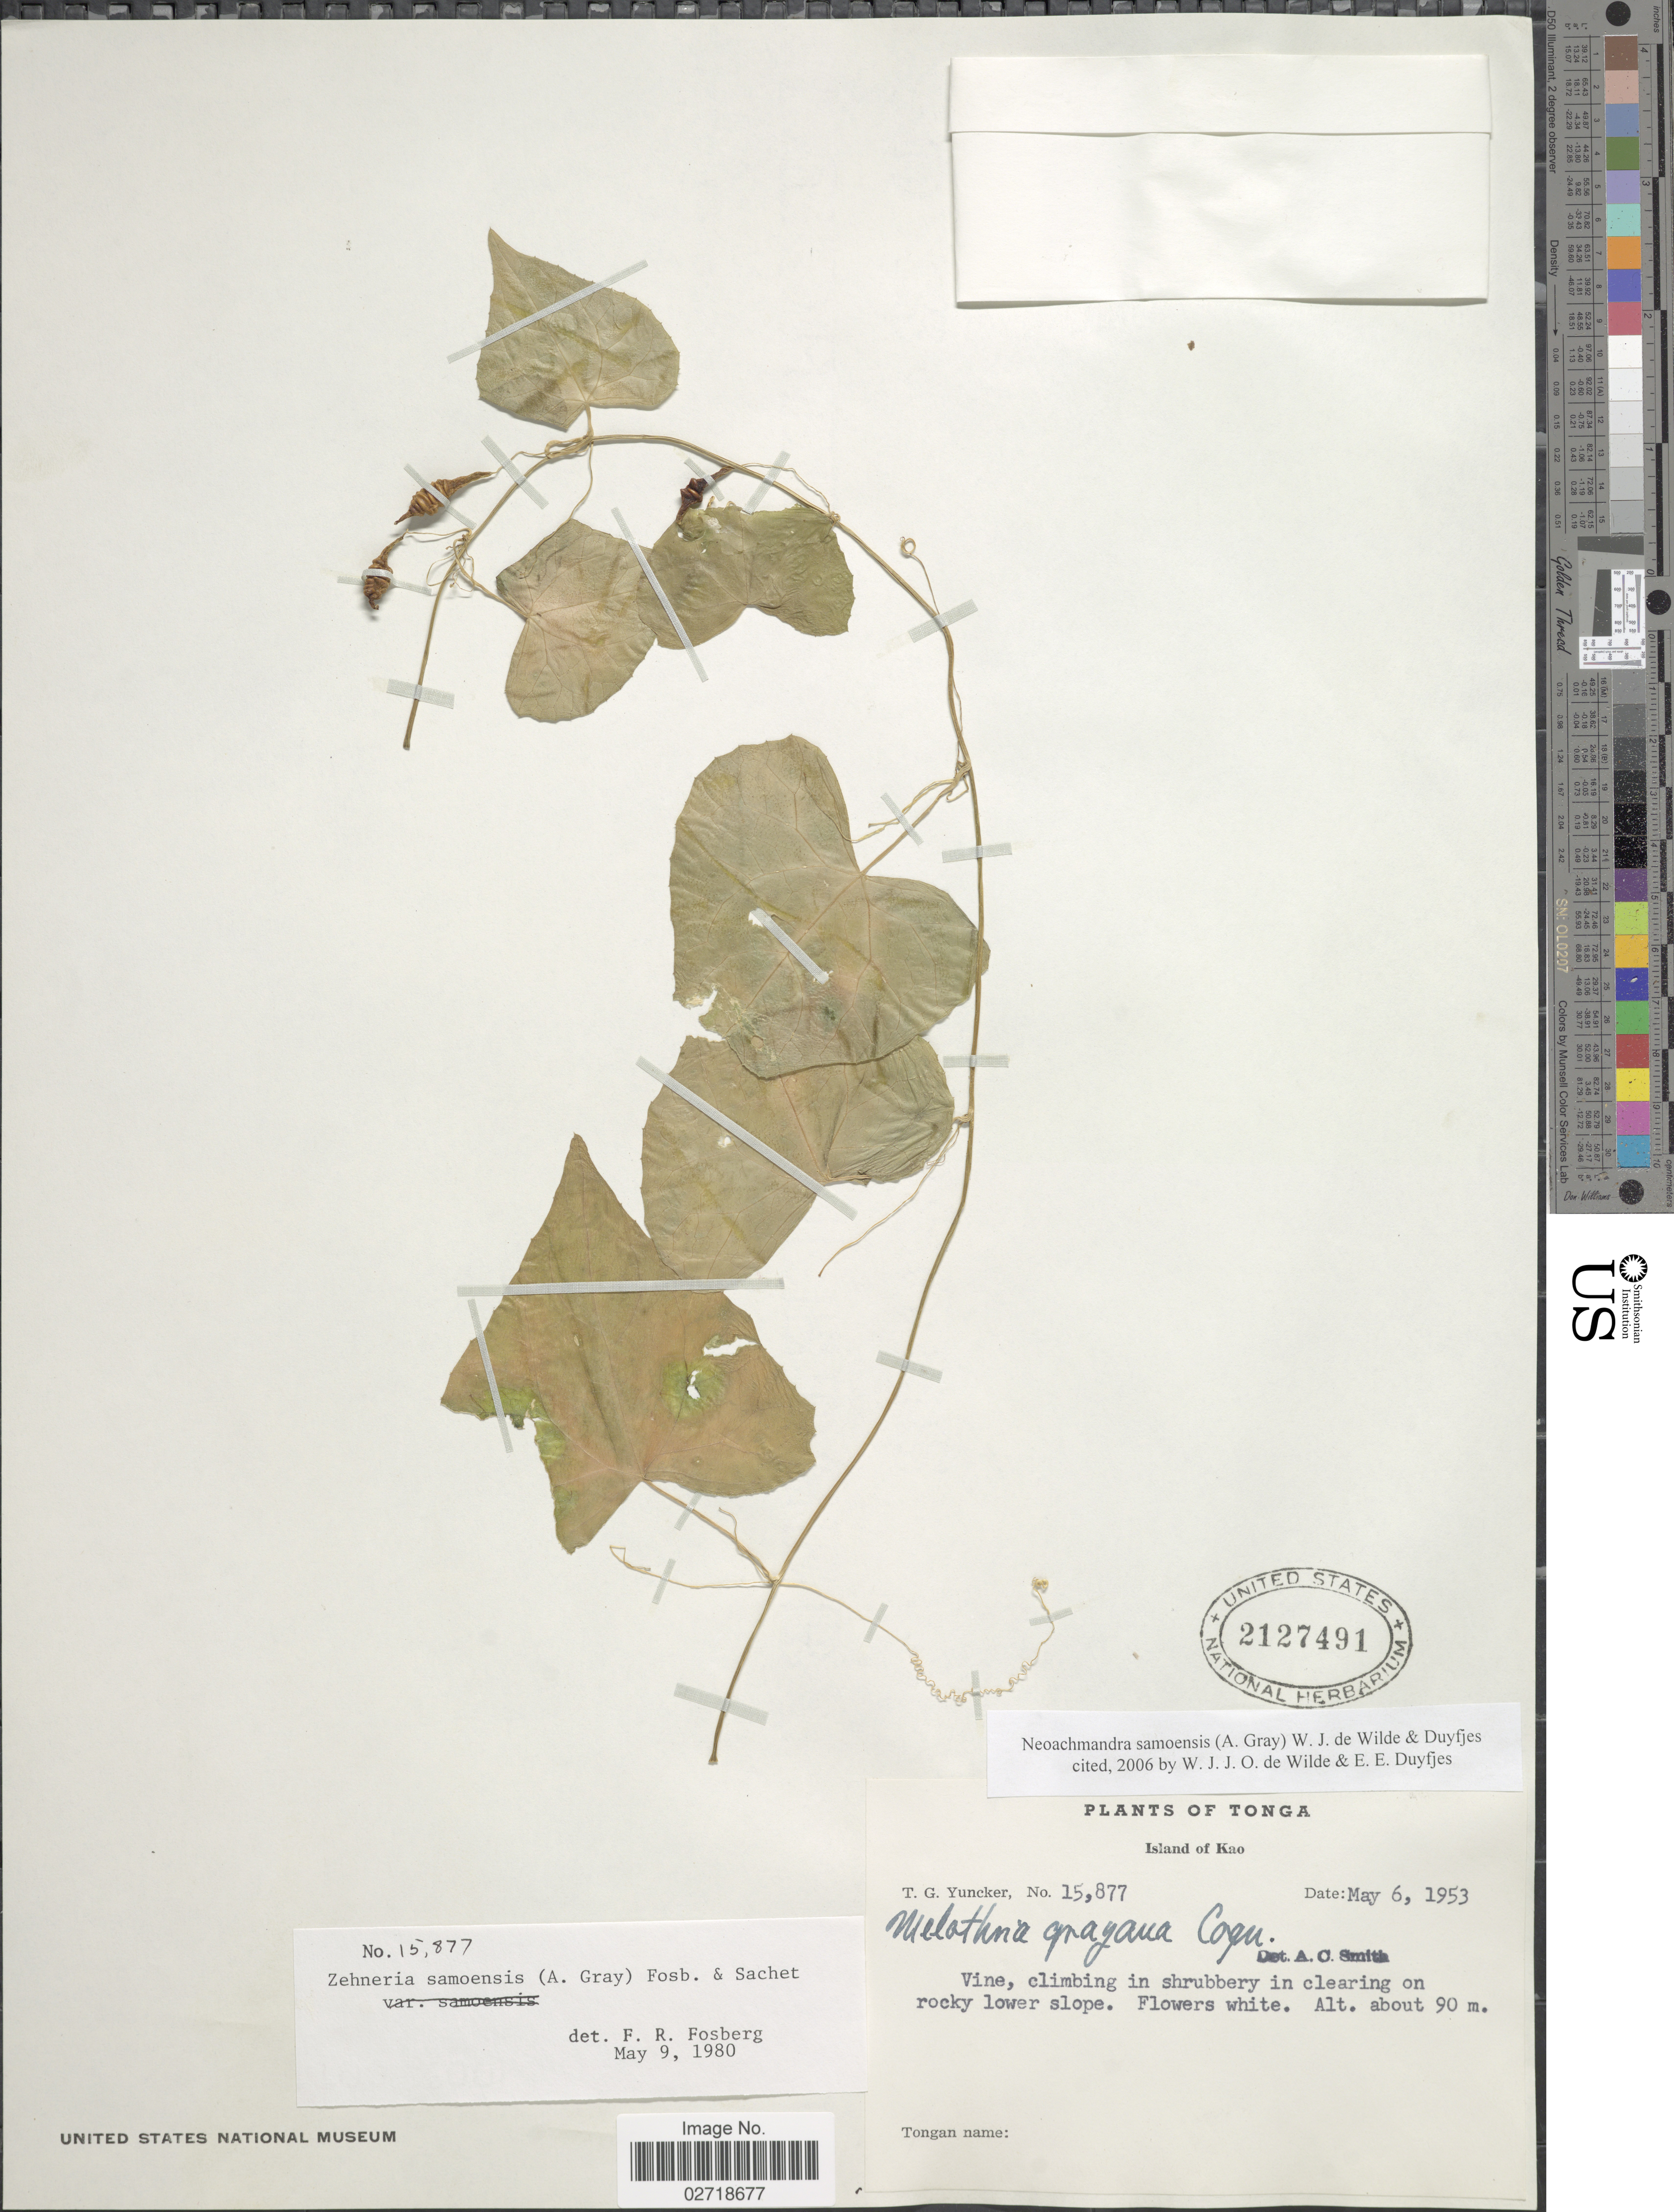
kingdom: Plantae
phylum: Tracheophyta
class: Magnoliopsida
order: Cucurbitales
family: Cucurbitaceae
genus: Zehneria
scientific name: Zehneria samoensis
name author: (A. Gray) Fosberg & Sachet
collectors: T. G. Yuncker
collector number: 15877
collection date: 1953-05-06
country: Tonga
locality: Island of Kao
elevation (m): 90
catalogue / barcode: US 2127491